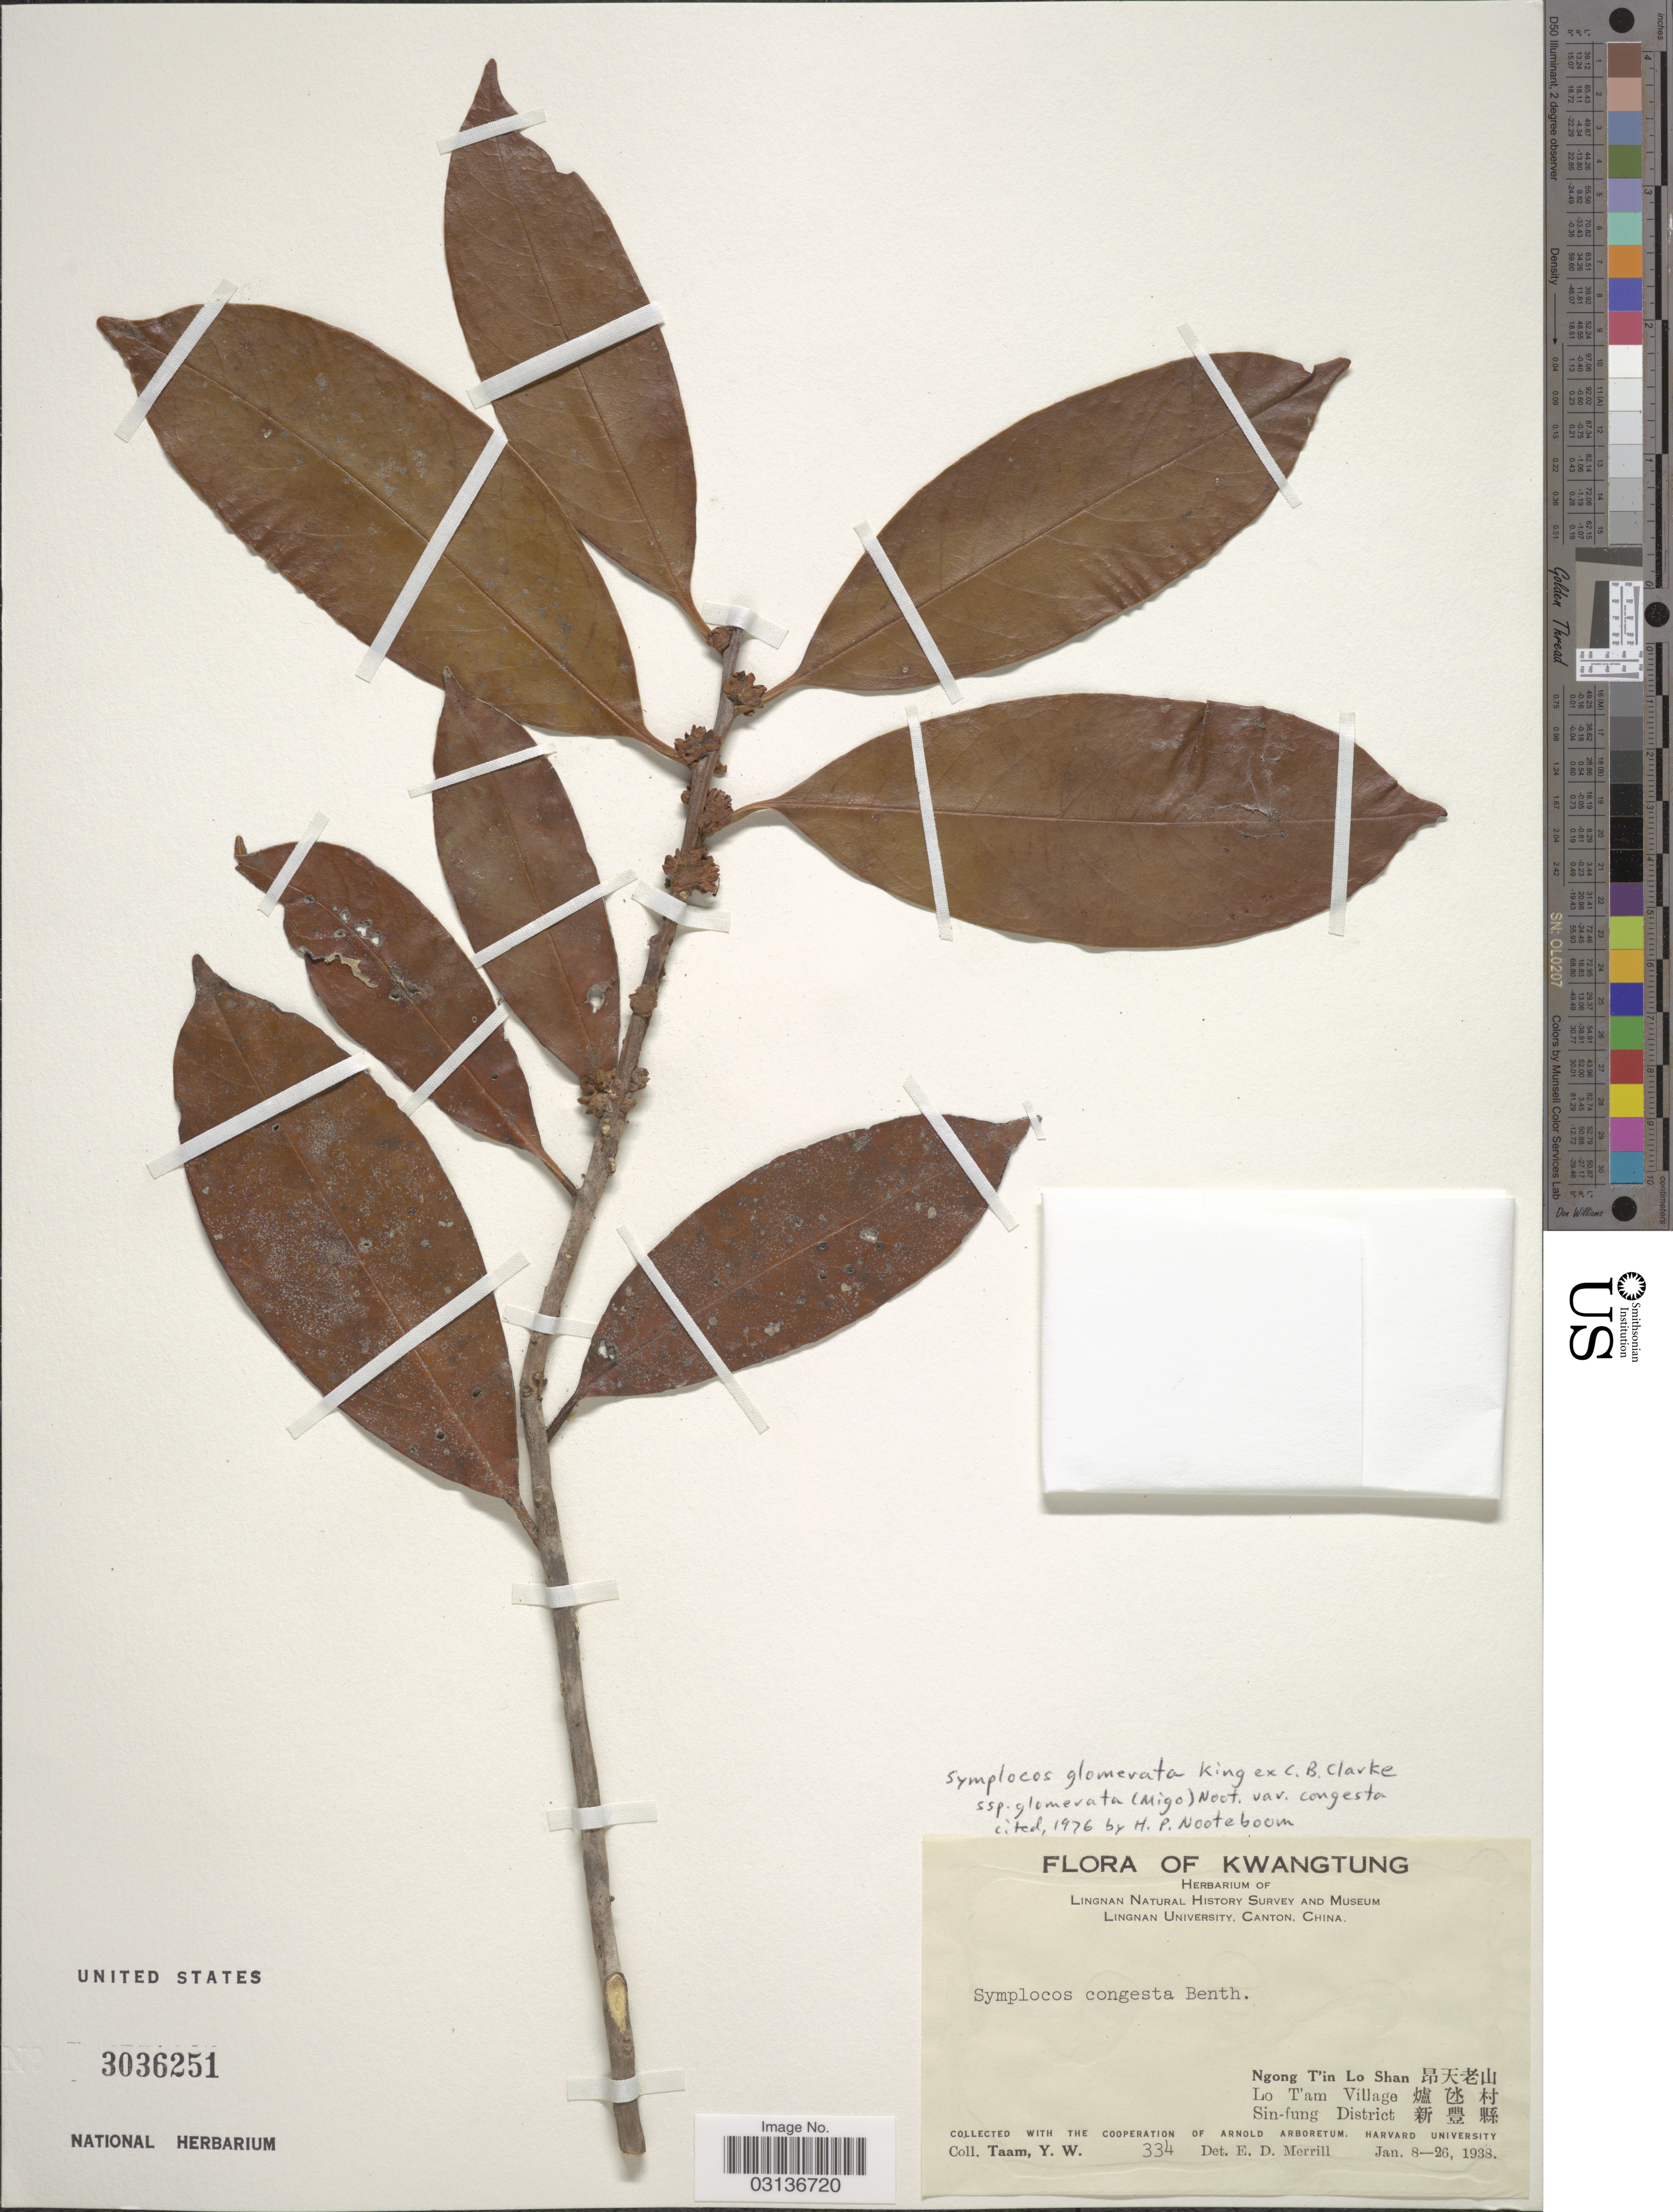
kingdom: Plantae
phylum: Tracheophyta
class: Magnoliopsida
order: Ericales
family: Symplocaceae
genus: Symplocos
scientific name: Symplocos glomerata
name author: King ex C.B. Clarke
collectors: Y. W. Taam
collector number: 334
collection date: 1938-01-08/1938-01-26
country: China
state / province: Guangdong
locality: ongT'in Lo Shan Lo T'am Village Sin-fung District . Kwangtung.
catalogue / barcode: US 3036251